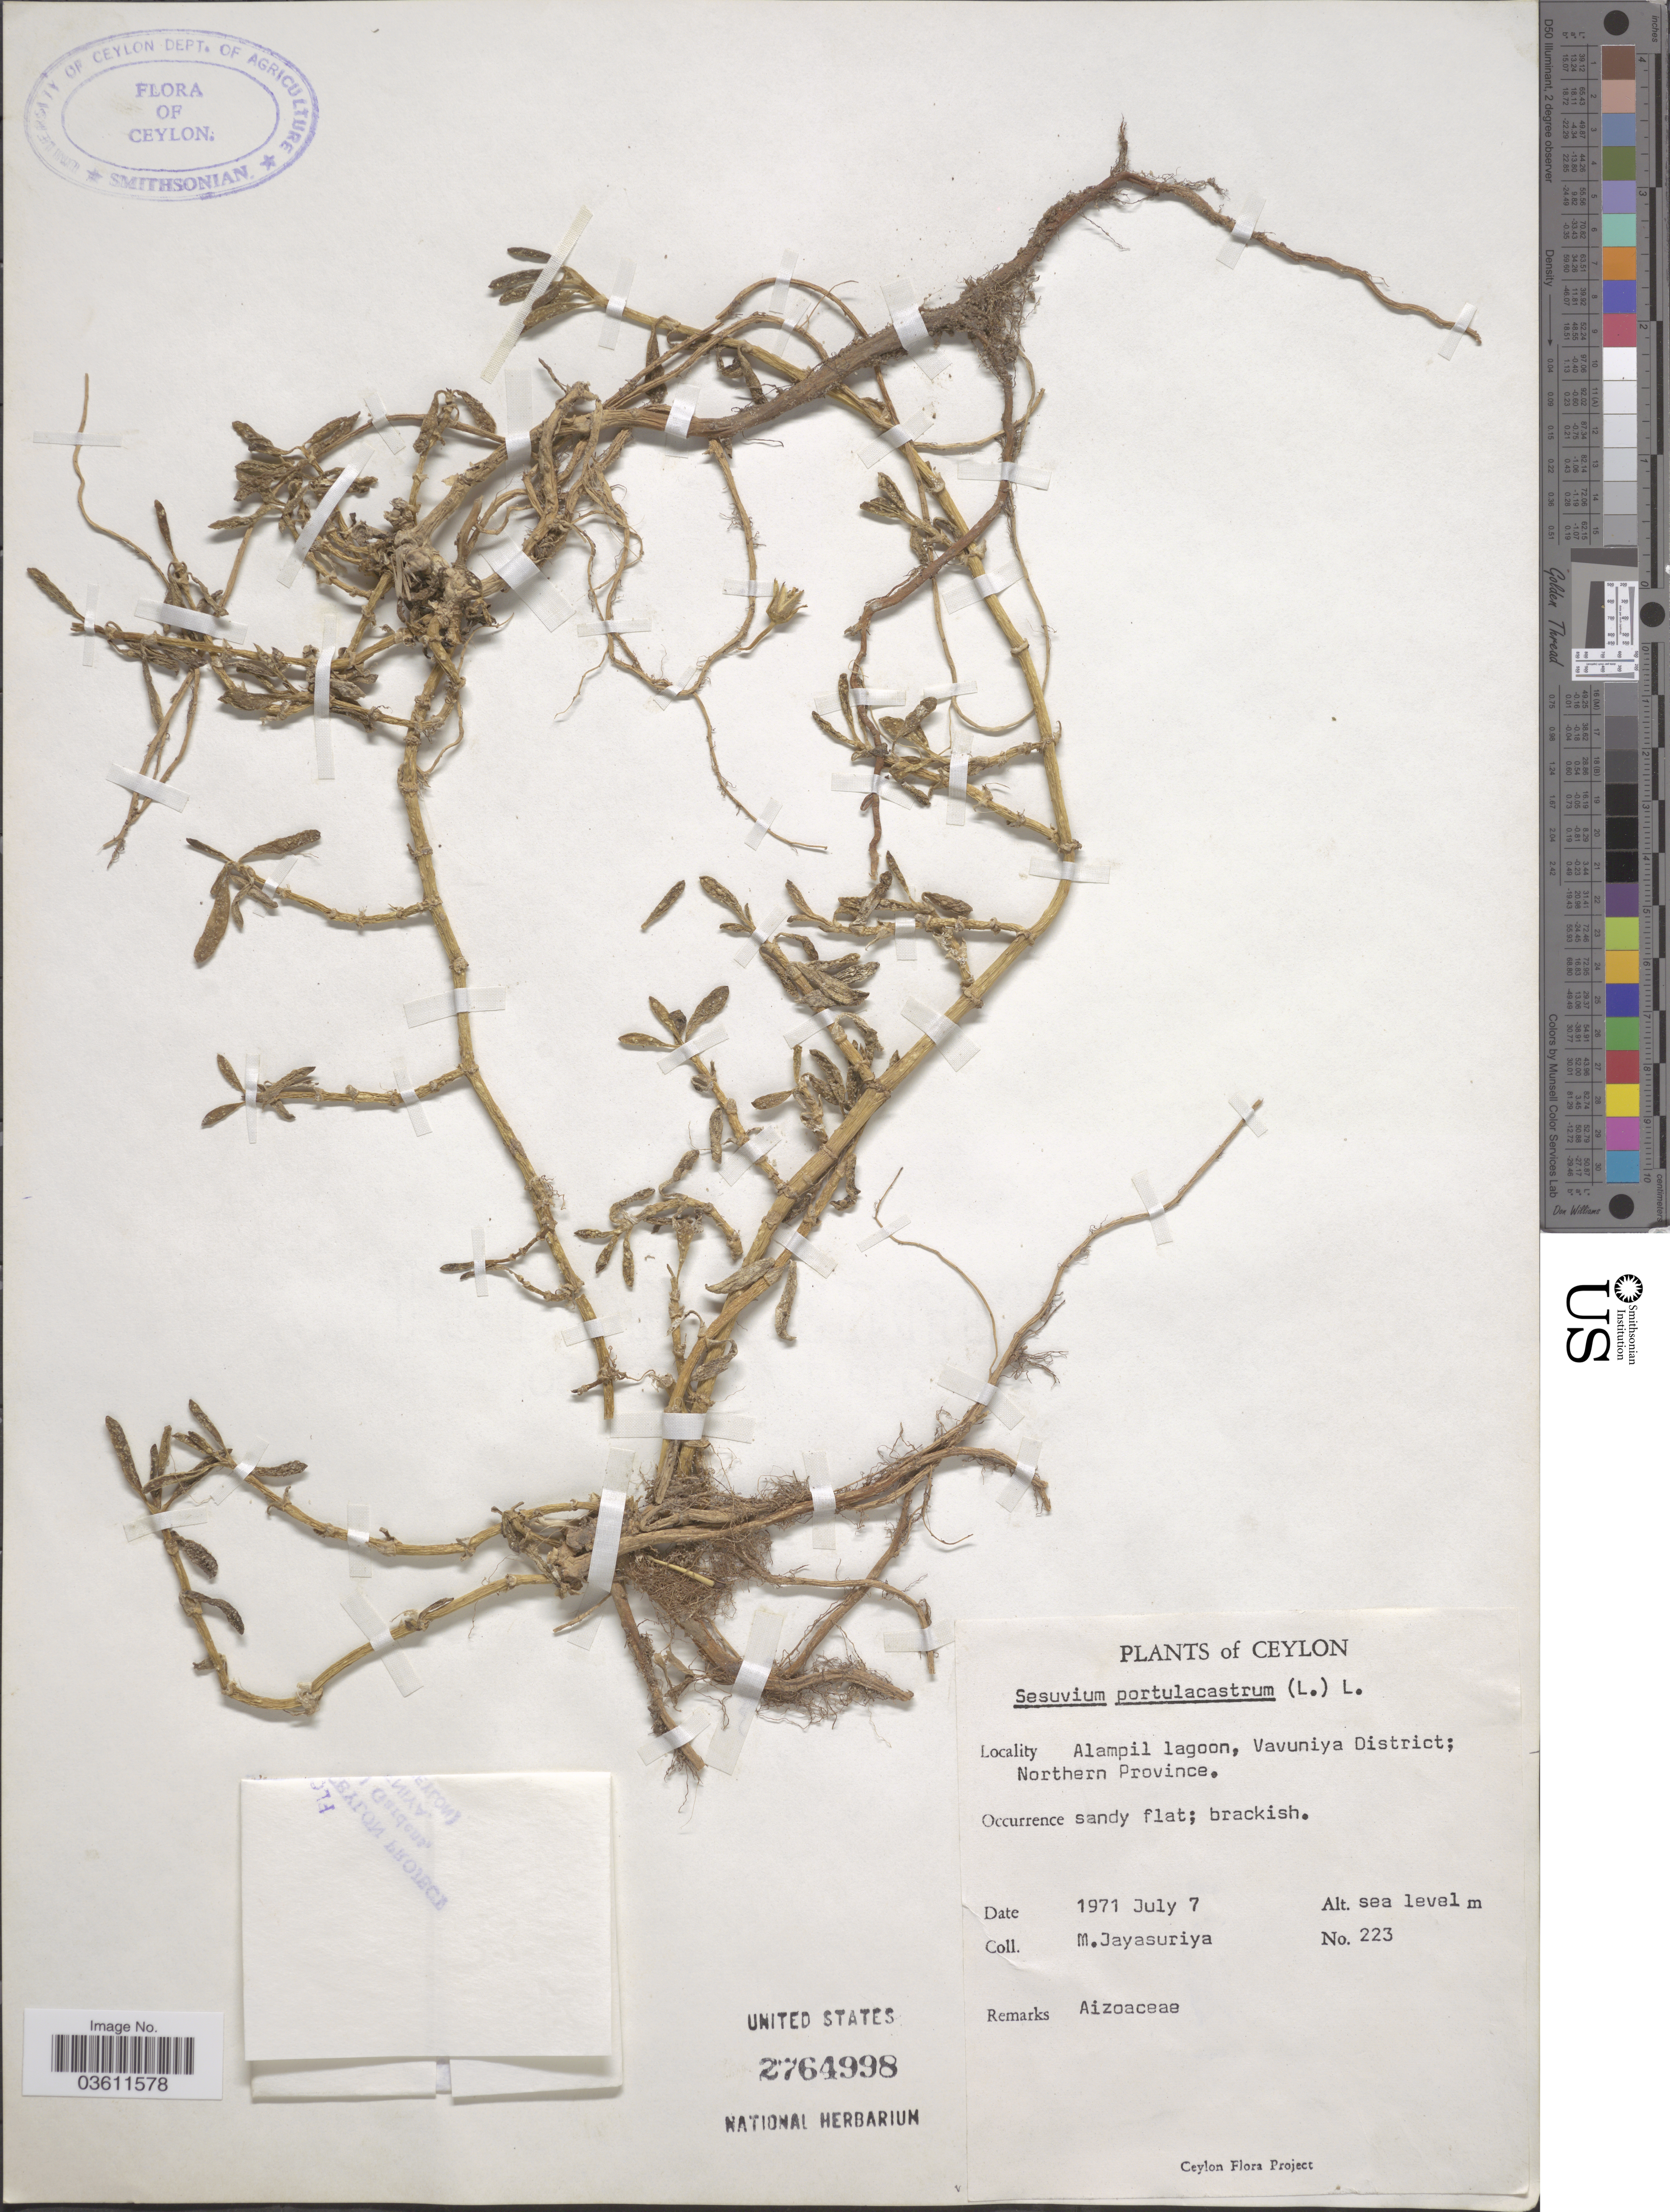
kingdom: Plantae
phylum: Tracheophyta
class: Magnoliopsida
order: Caryophyllales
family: Aizoaceae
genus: Sesuvium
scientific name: Sesuvium portulacastrum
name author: (L.) L.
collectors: M. Jayasuriya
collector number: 223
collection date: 1971-07-07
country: Sri Lanka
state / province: Northern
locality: Ceylon. Alampil lagoon, Vavuniya District.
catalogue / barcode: US 2764998